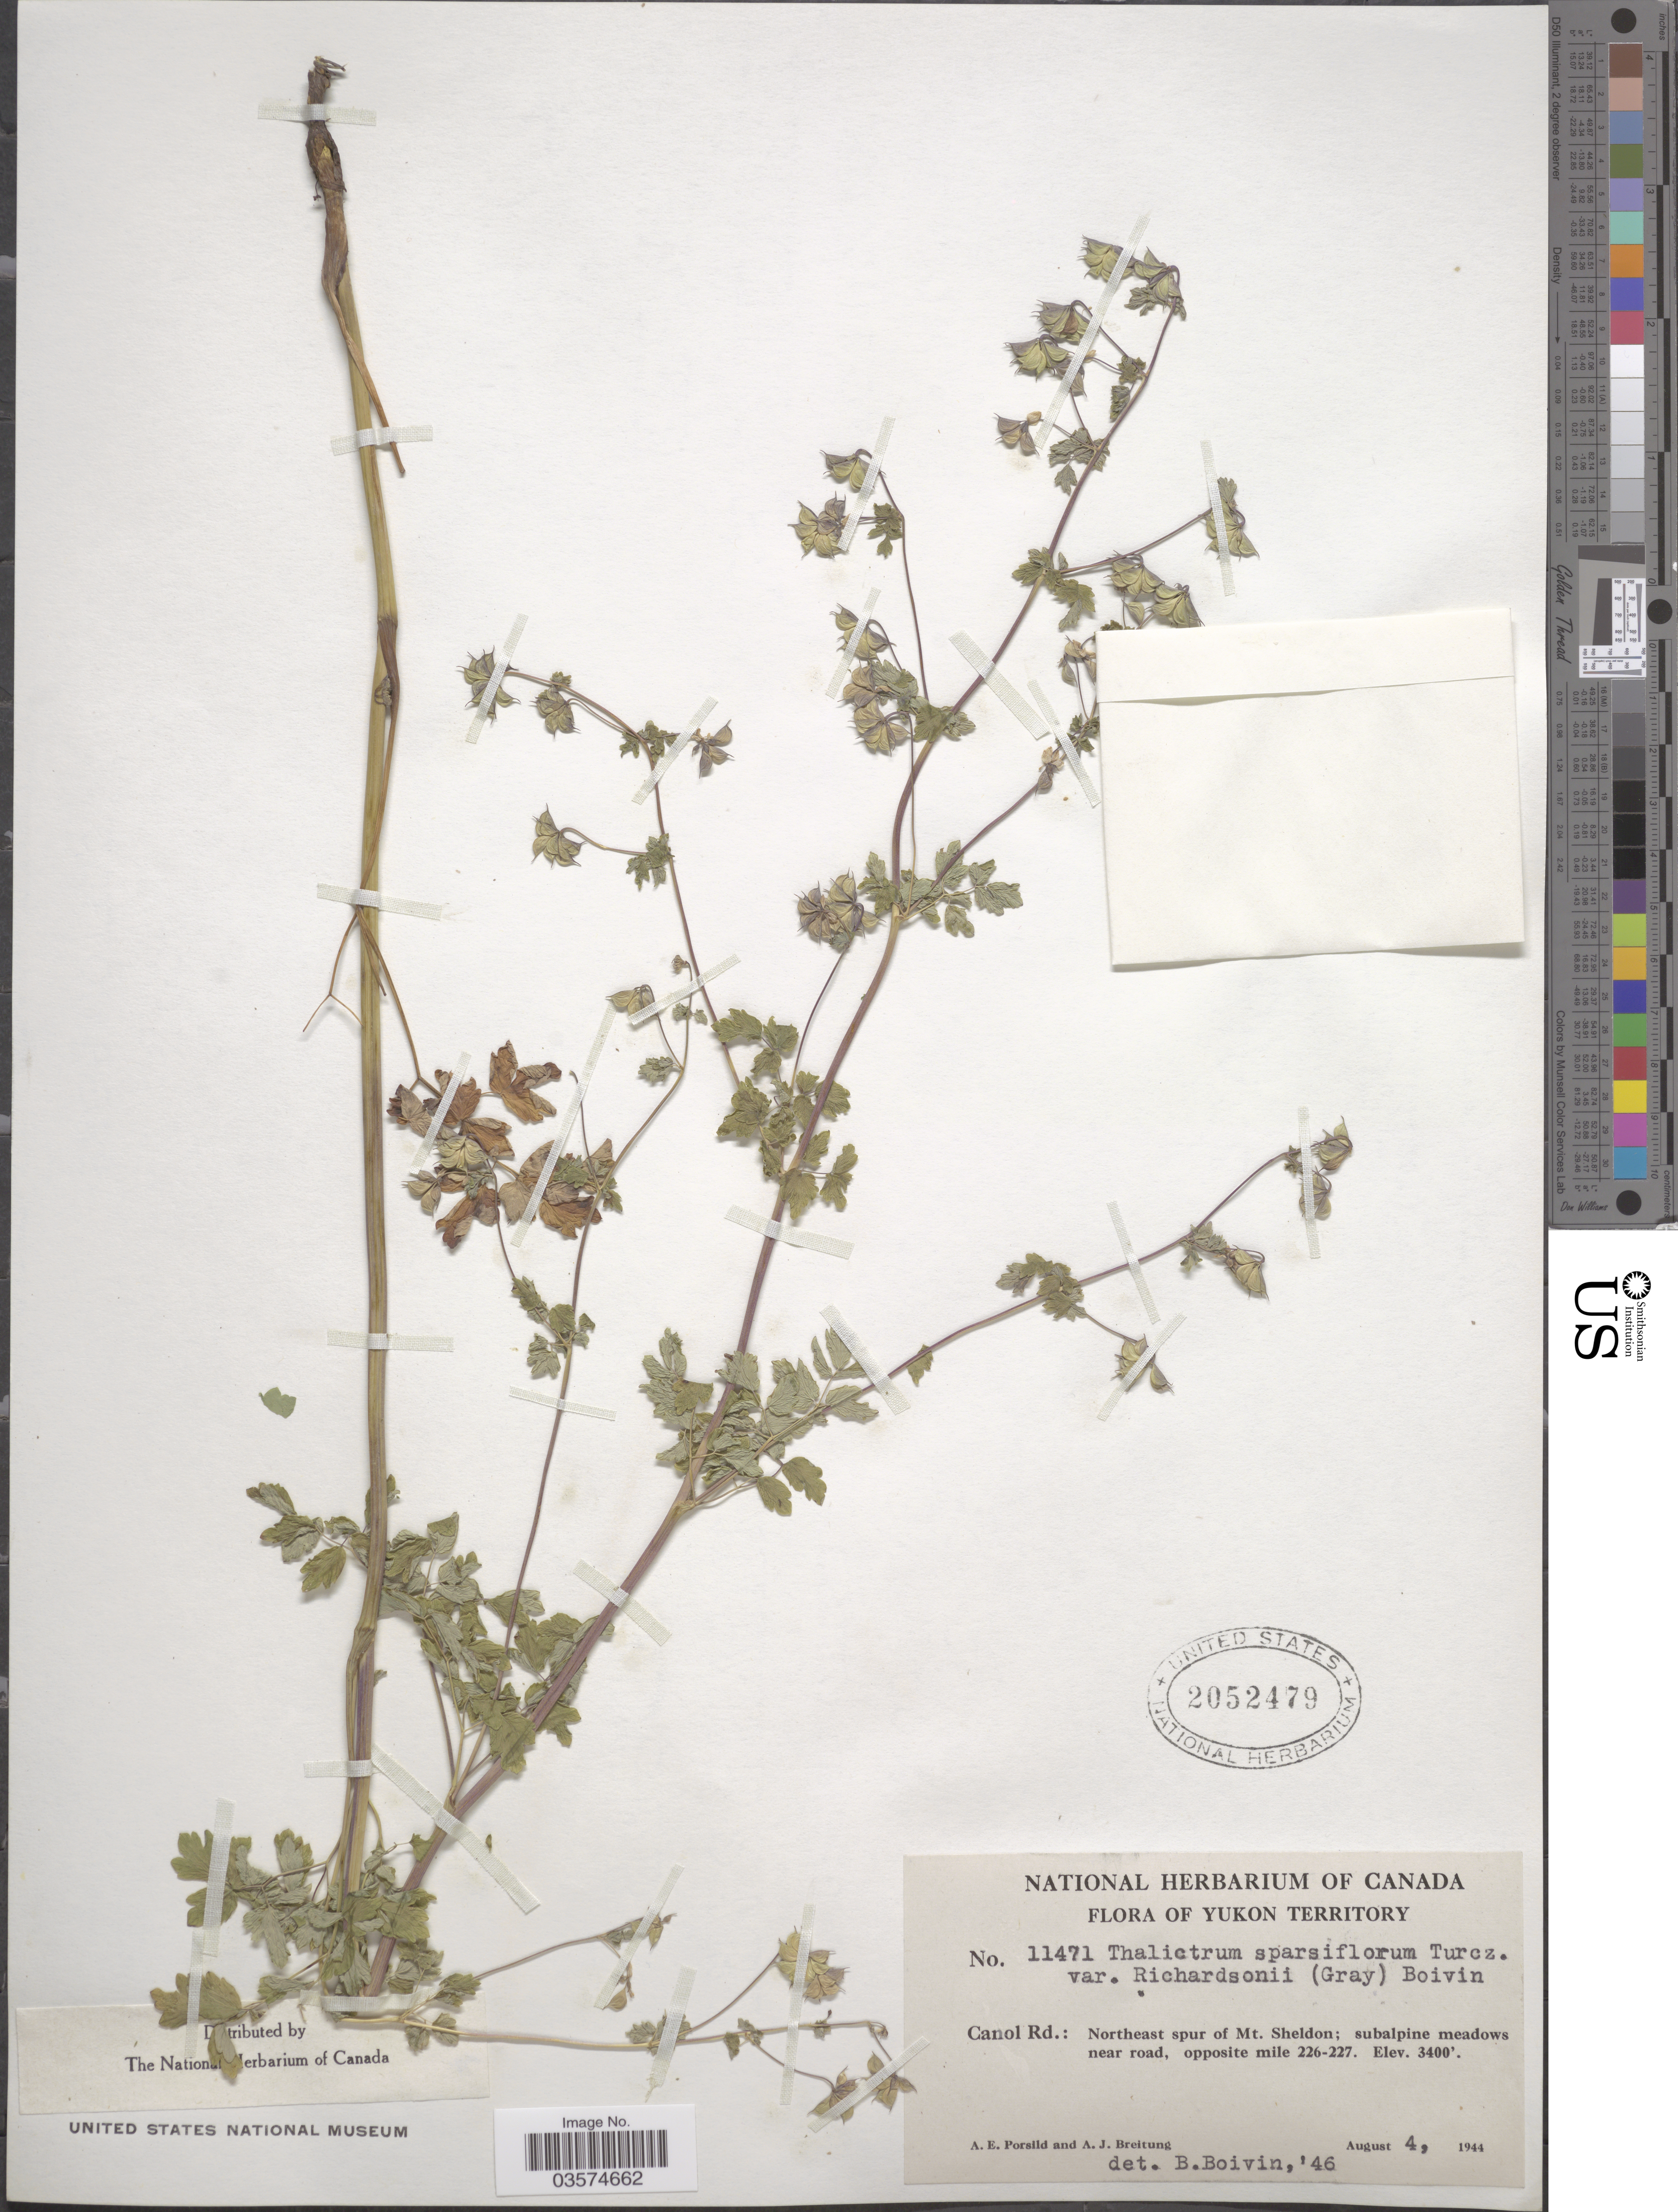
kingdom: Plantae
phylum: Tracheophyta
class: Magnoliopsida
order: Ranunculales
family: Ranunculaceae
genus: Thalictrum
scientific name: Thalictrum sparsiflorum var. richardsonii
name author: (A. Gray) B. Boivin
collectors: A. E. Porsild & A. Breitung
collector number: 11471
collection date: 1944-08-04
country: Canada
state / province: Yukon Territory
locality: Canol Rd.: Northeast spur of Mt. Sheldon; subalpine meadows near road, opposite mile 226-227.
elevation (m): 1036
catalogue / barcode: US 2052479